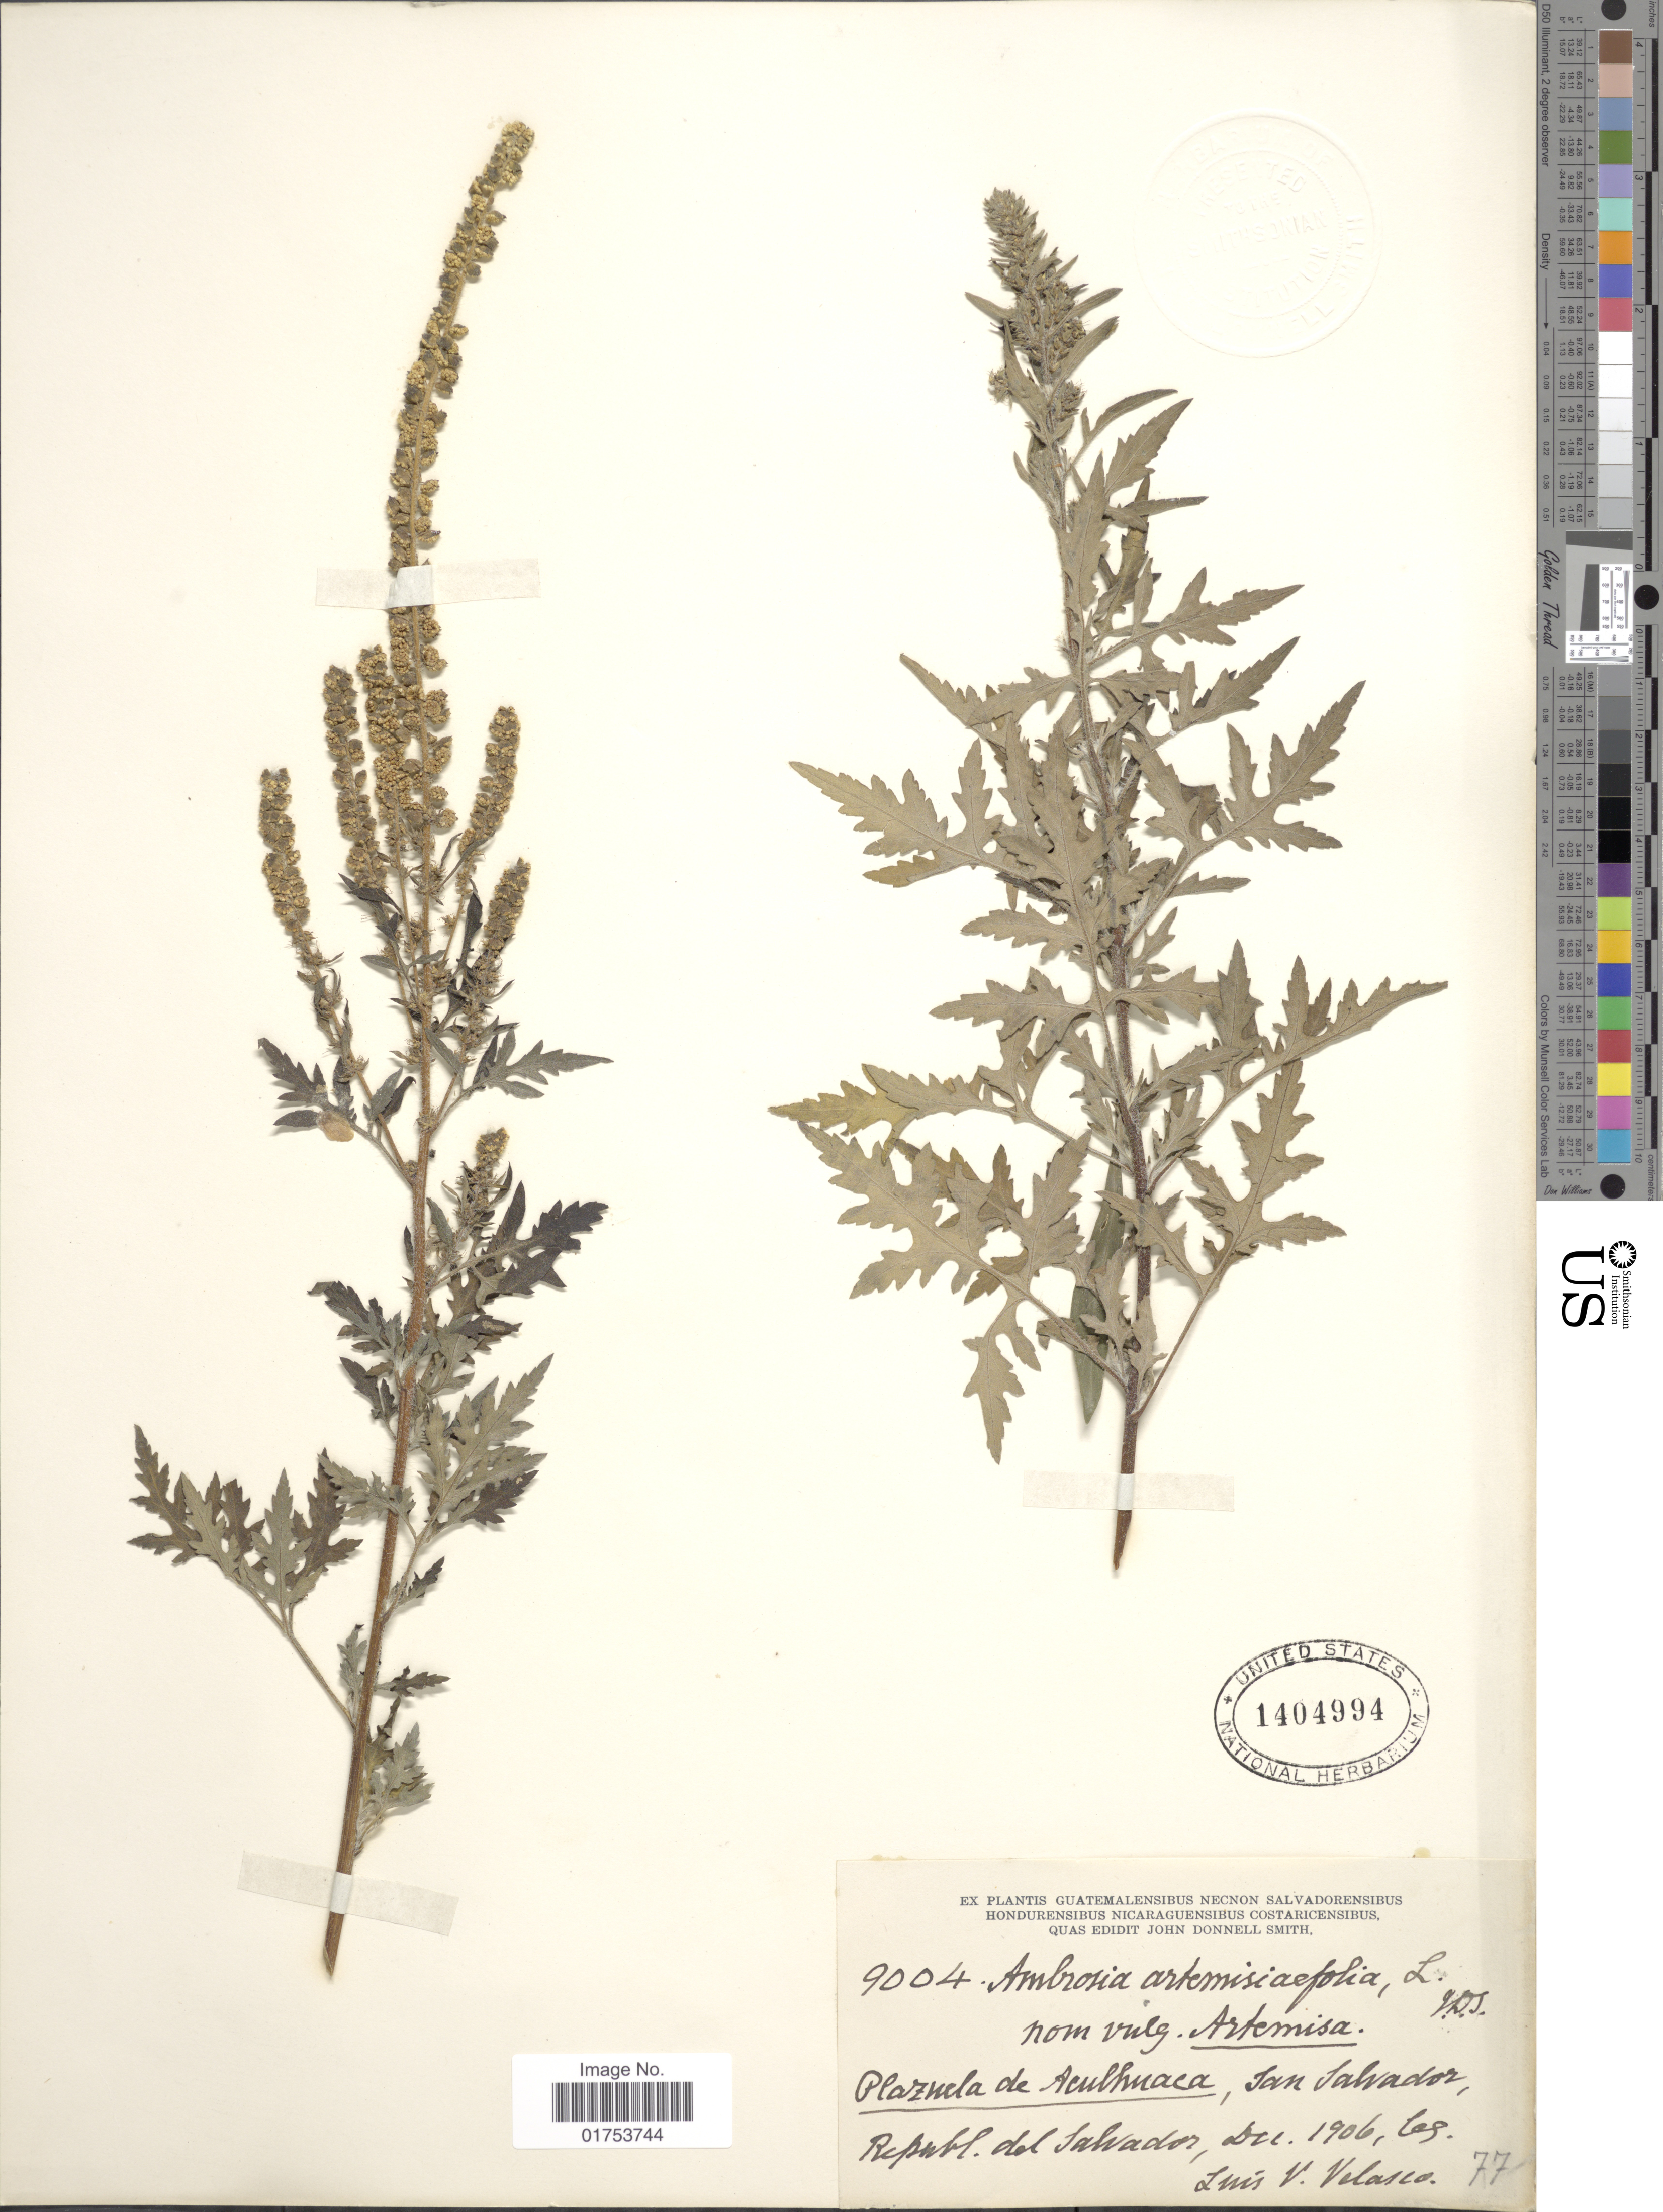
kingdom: Plantae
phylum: Tracheophyta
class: Magnoliopsida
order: Asterales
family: Asteraceae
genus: Ambrosia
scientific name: Ambrosia artemisiifolia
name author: L.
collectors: L. Velasco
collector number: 77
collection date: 1906-12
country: El Salvador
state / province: San Salvador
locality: Plazuela de Aculhuaca, San Salvador, Republ. del Salvador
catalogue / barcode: US 1404994